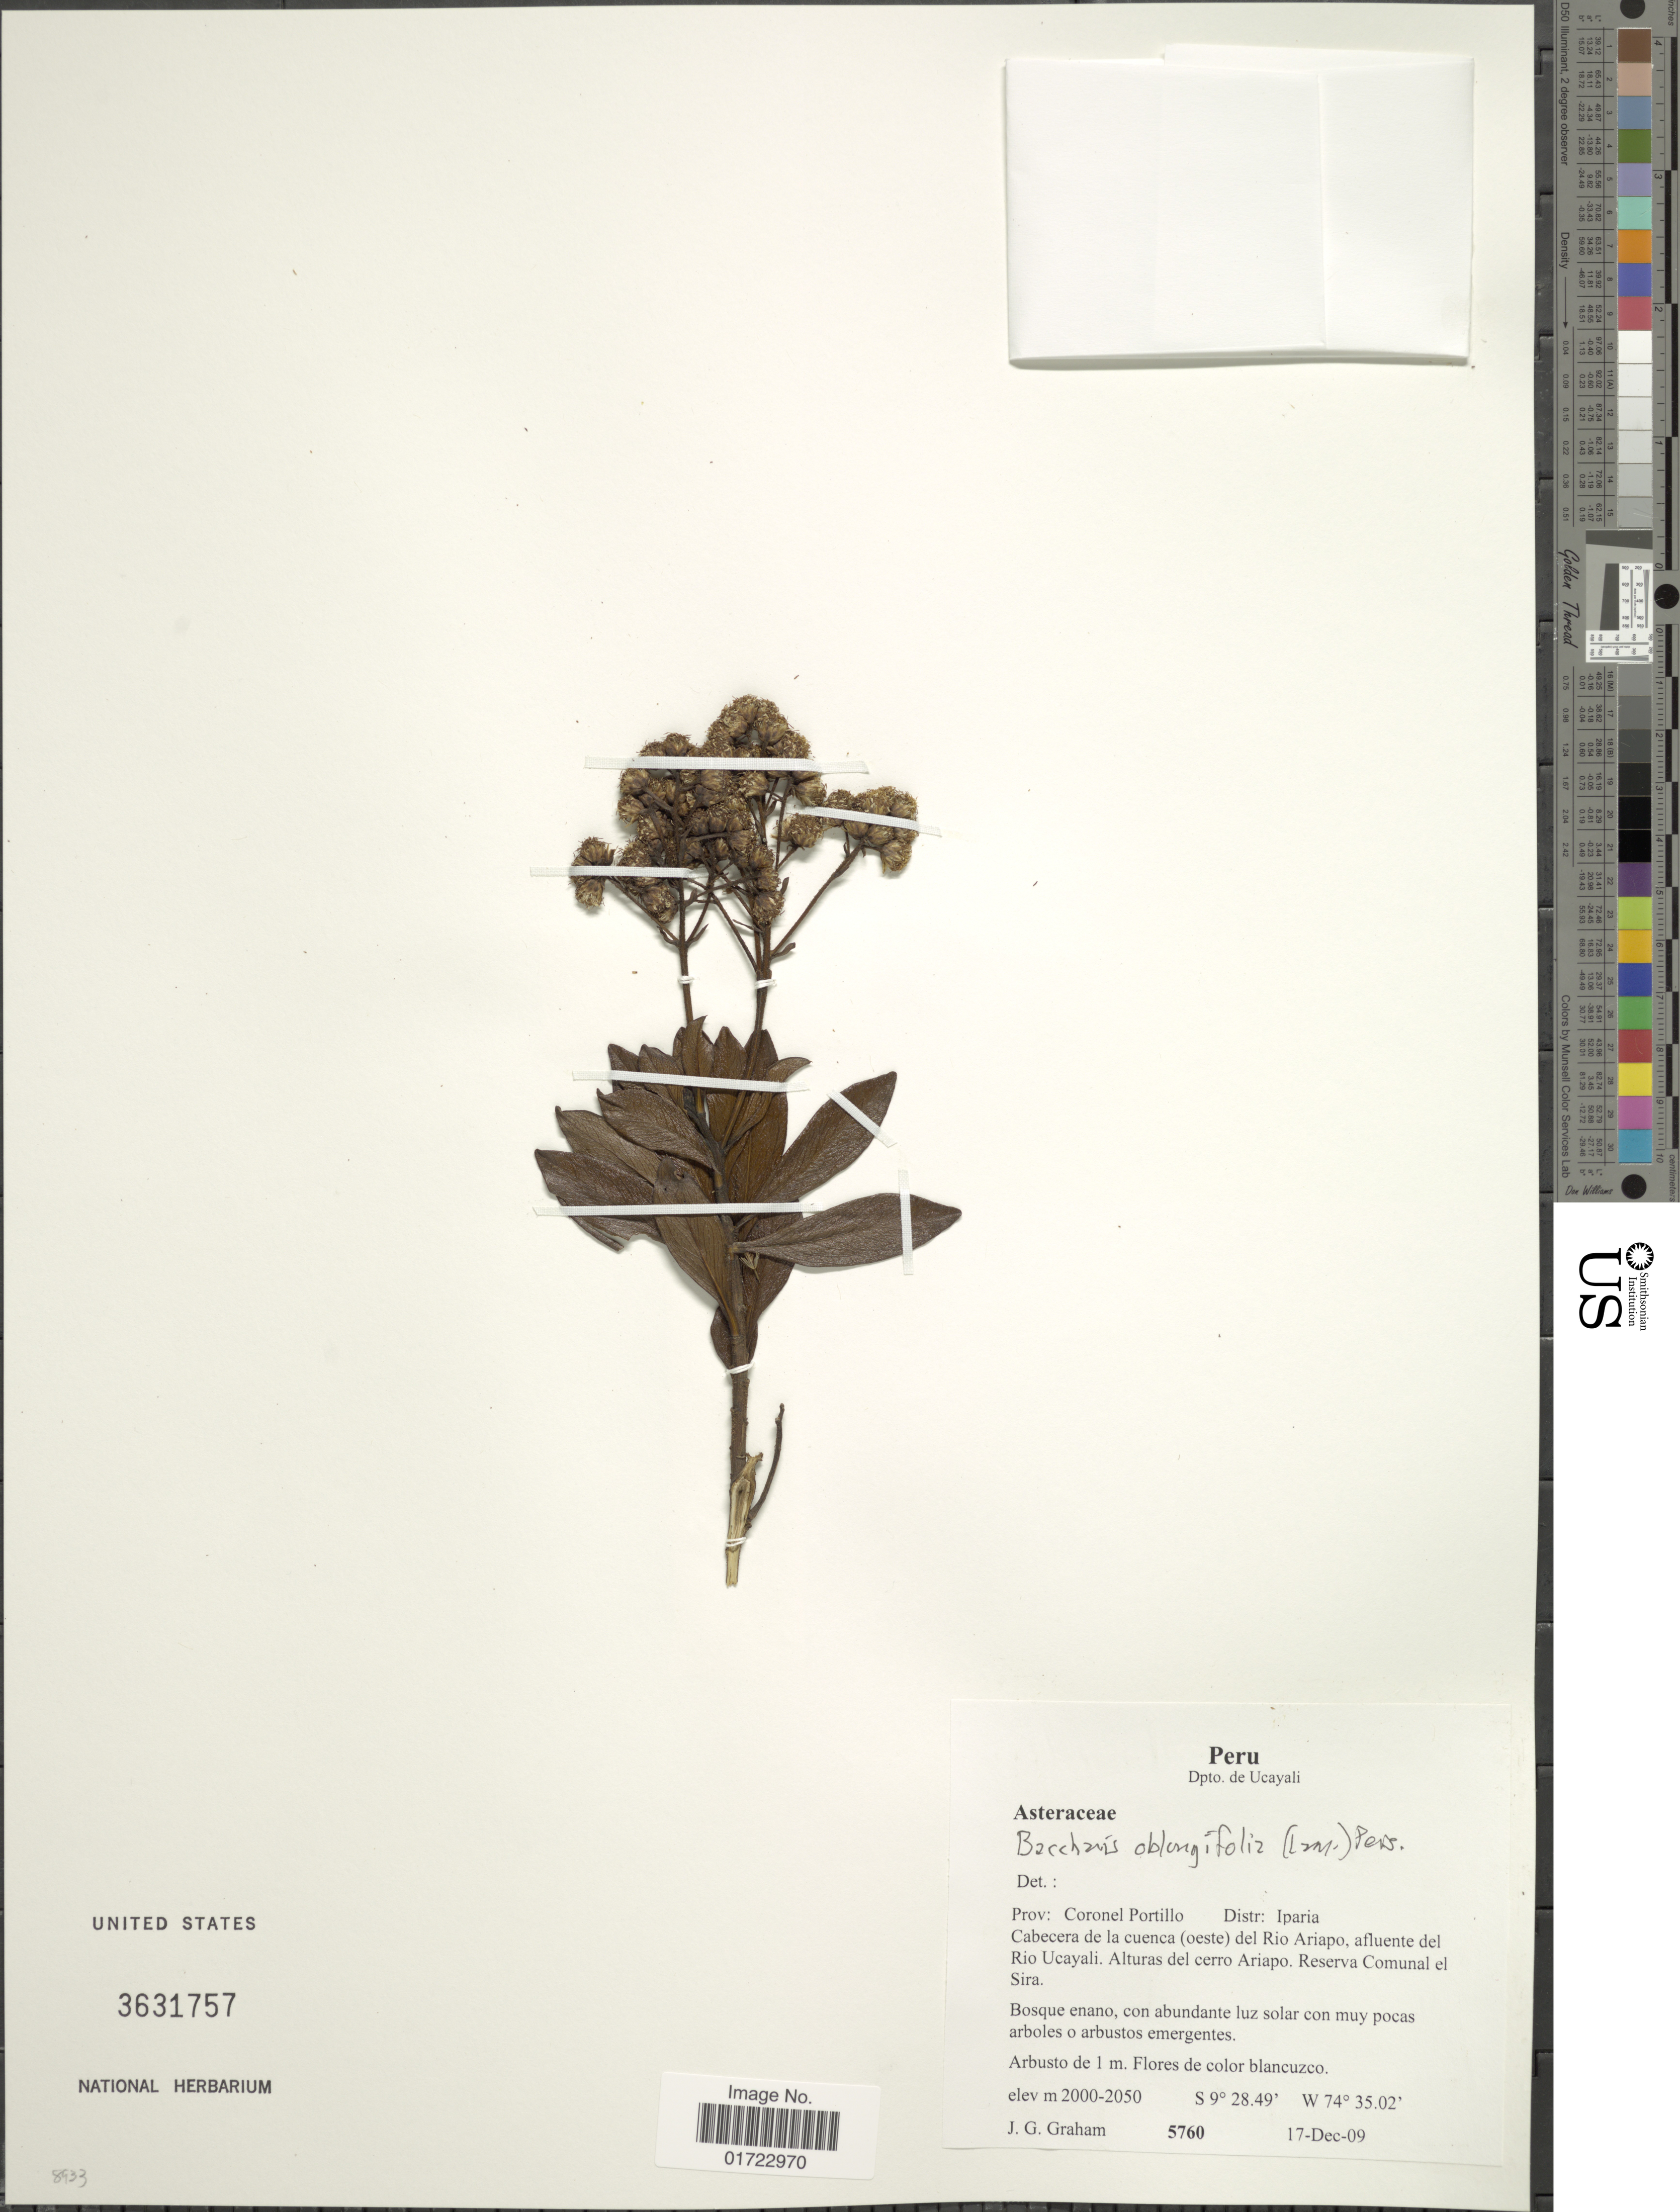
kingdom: Plantae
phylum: Tracheophyta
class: Magnoliopsida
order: Asterales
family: Asteraceae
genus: Baccharis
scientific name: Baccharis oblongifolia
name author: (Ruiz & Pav.) Pers.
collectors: J. Graham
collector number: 5760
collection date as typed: Transcribed d/m/y: 17/12/9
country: Peru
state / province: Ucayali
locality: Prov. Coronel Portillo. Distr: Iparia. Cabecera de la cuenca (oeste) del Rio Ariapo, afluente del Rio Ucayali. Alturas dl cerro Ariapo. Reserva Comunal el Sira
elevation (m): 2000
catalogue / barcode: US 3631757